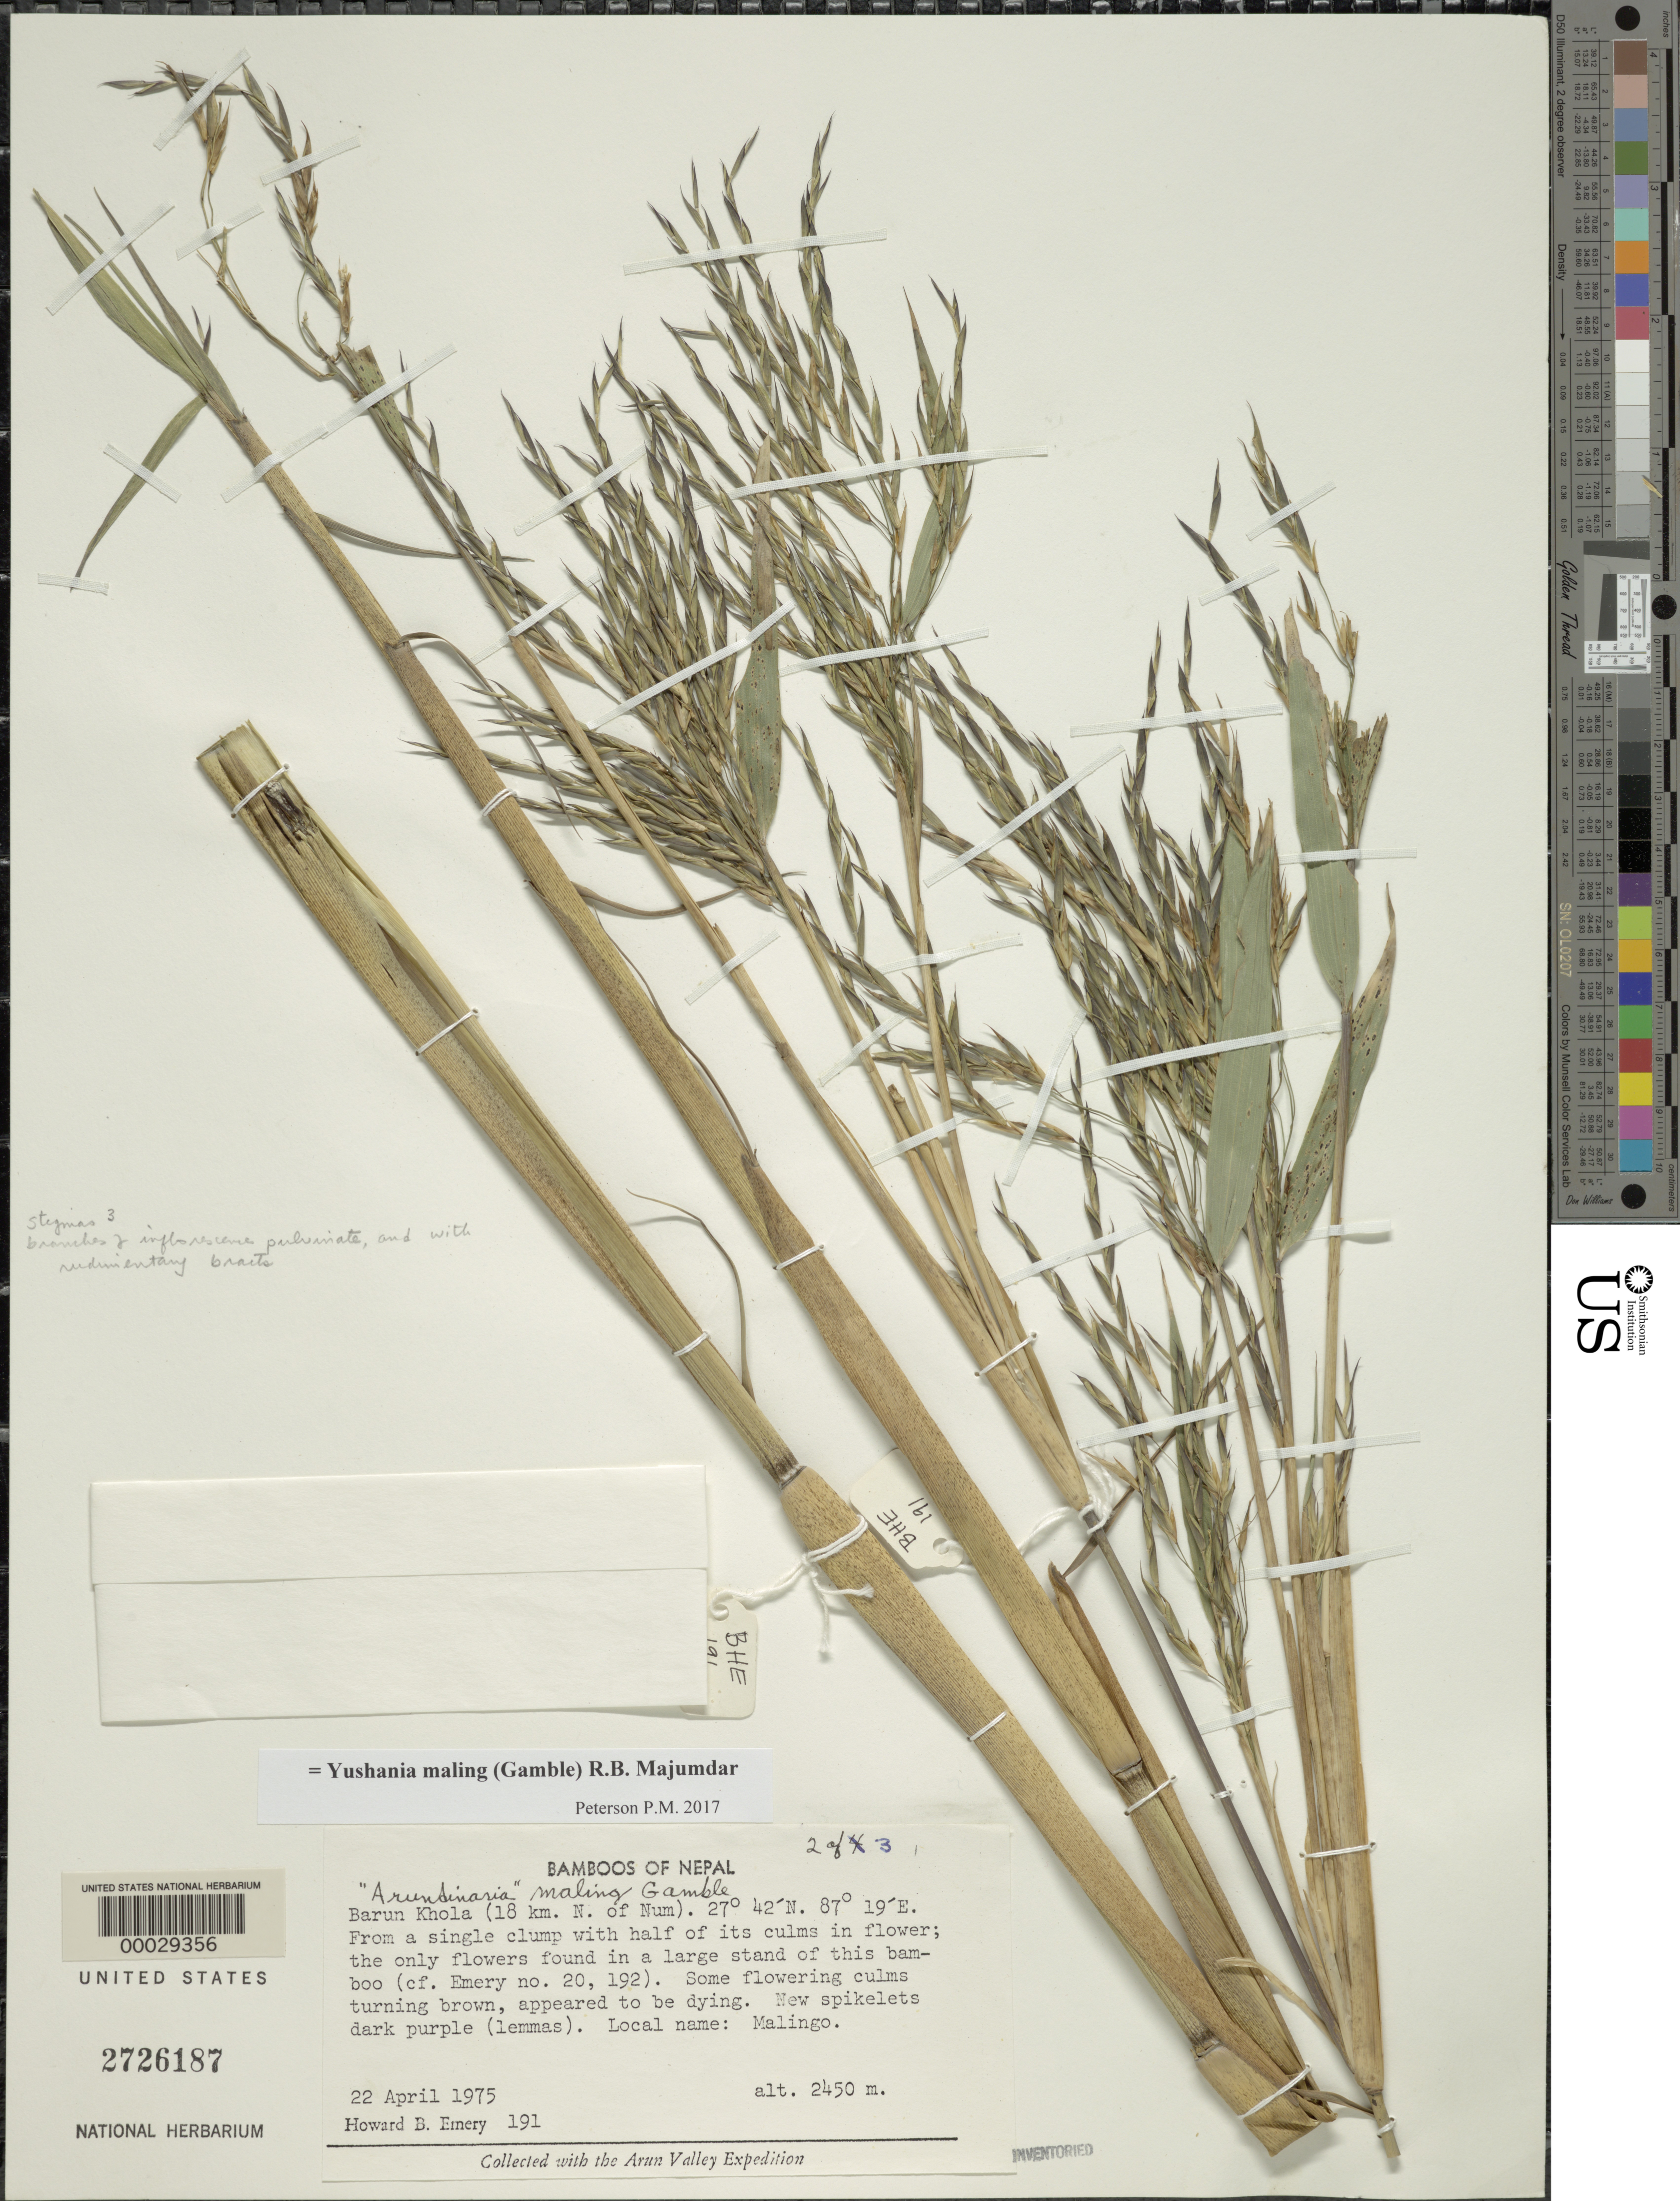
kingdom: Plantae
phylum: Tracheophyta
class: Liliopsida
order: Poales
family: Poaceae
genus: Yushania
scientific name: Yushania maling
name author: (Gamble) R.B. Majumdar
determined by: Poaceae Reorganization Project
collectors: H. B. Emery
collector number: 191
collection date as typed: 22 Apr 1975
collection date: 1975-04-22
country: Nepal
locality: Barun Khola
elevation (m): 2450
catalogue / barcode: US 2726187